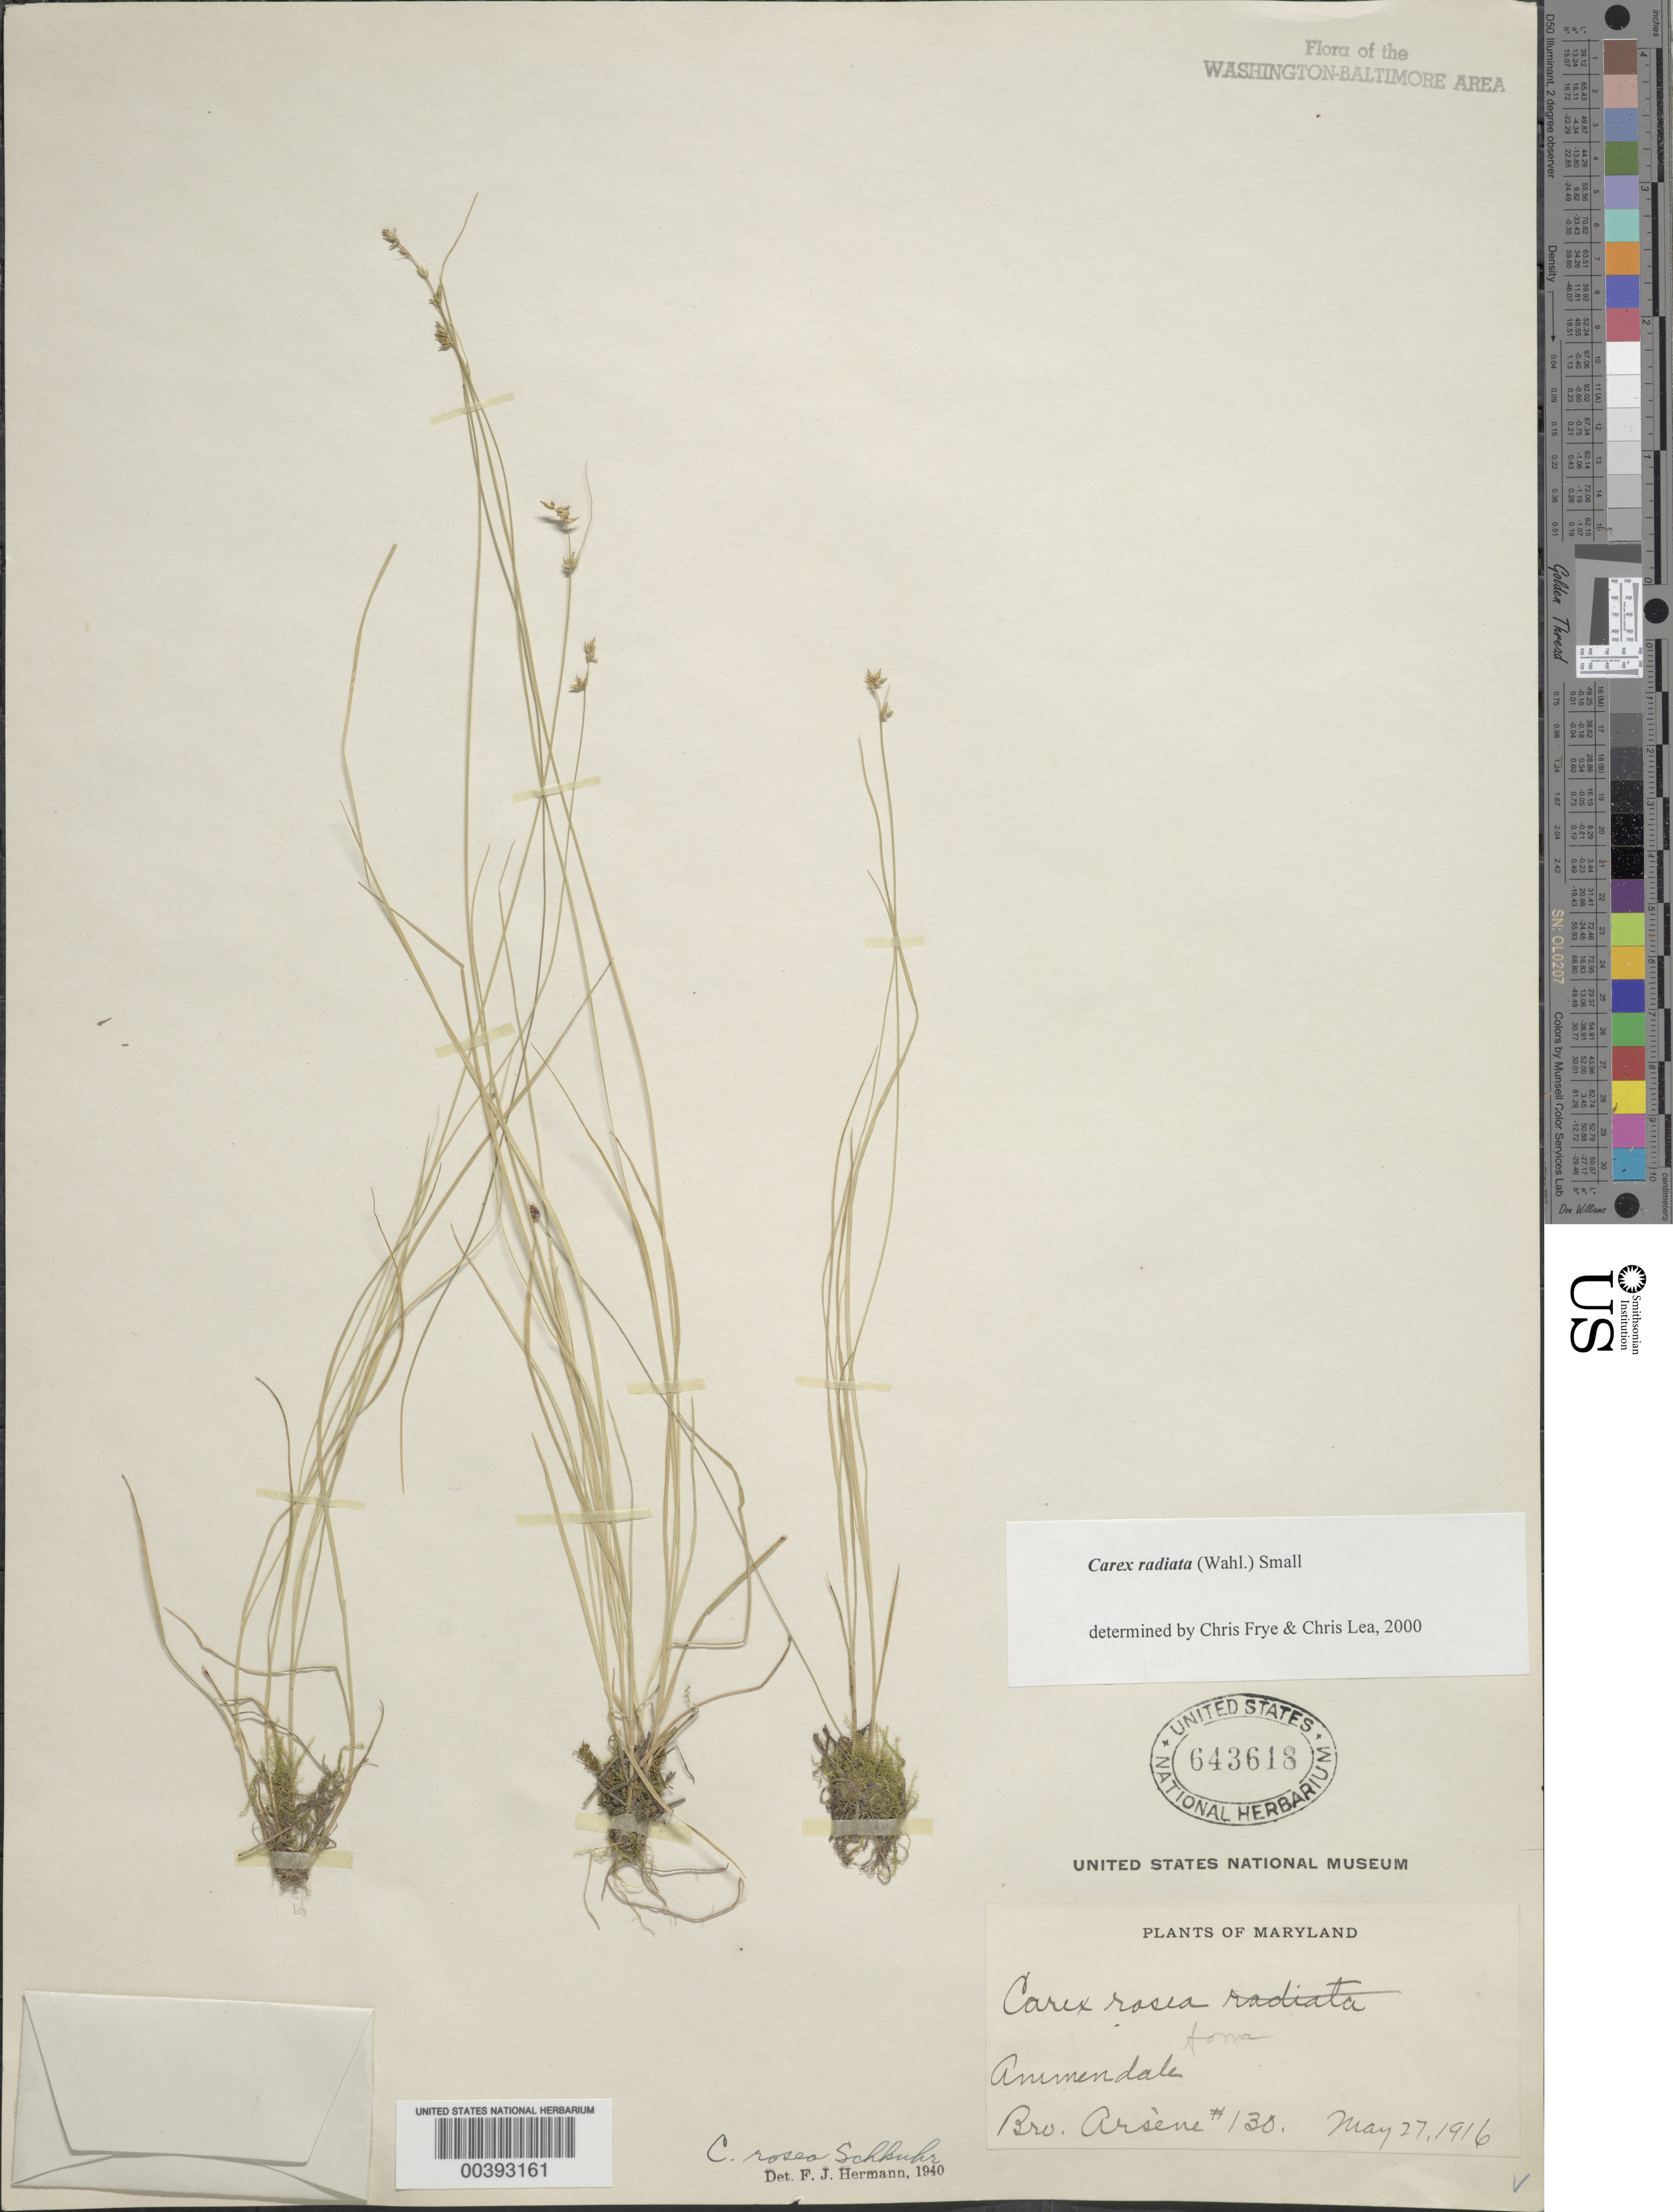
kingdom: Plantae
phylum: Tracheophyta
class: Liliopsida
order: Poales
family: Cyperaceae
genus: Carex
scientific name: Carex radiata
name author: (Wahlenb.) Small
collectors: Bro. G. Arsène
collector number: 130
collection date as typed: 27 May 1916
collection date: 1916-05-27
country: United States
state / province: Maryland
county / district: Prince George's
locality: Ammendale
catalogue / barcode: US 643618